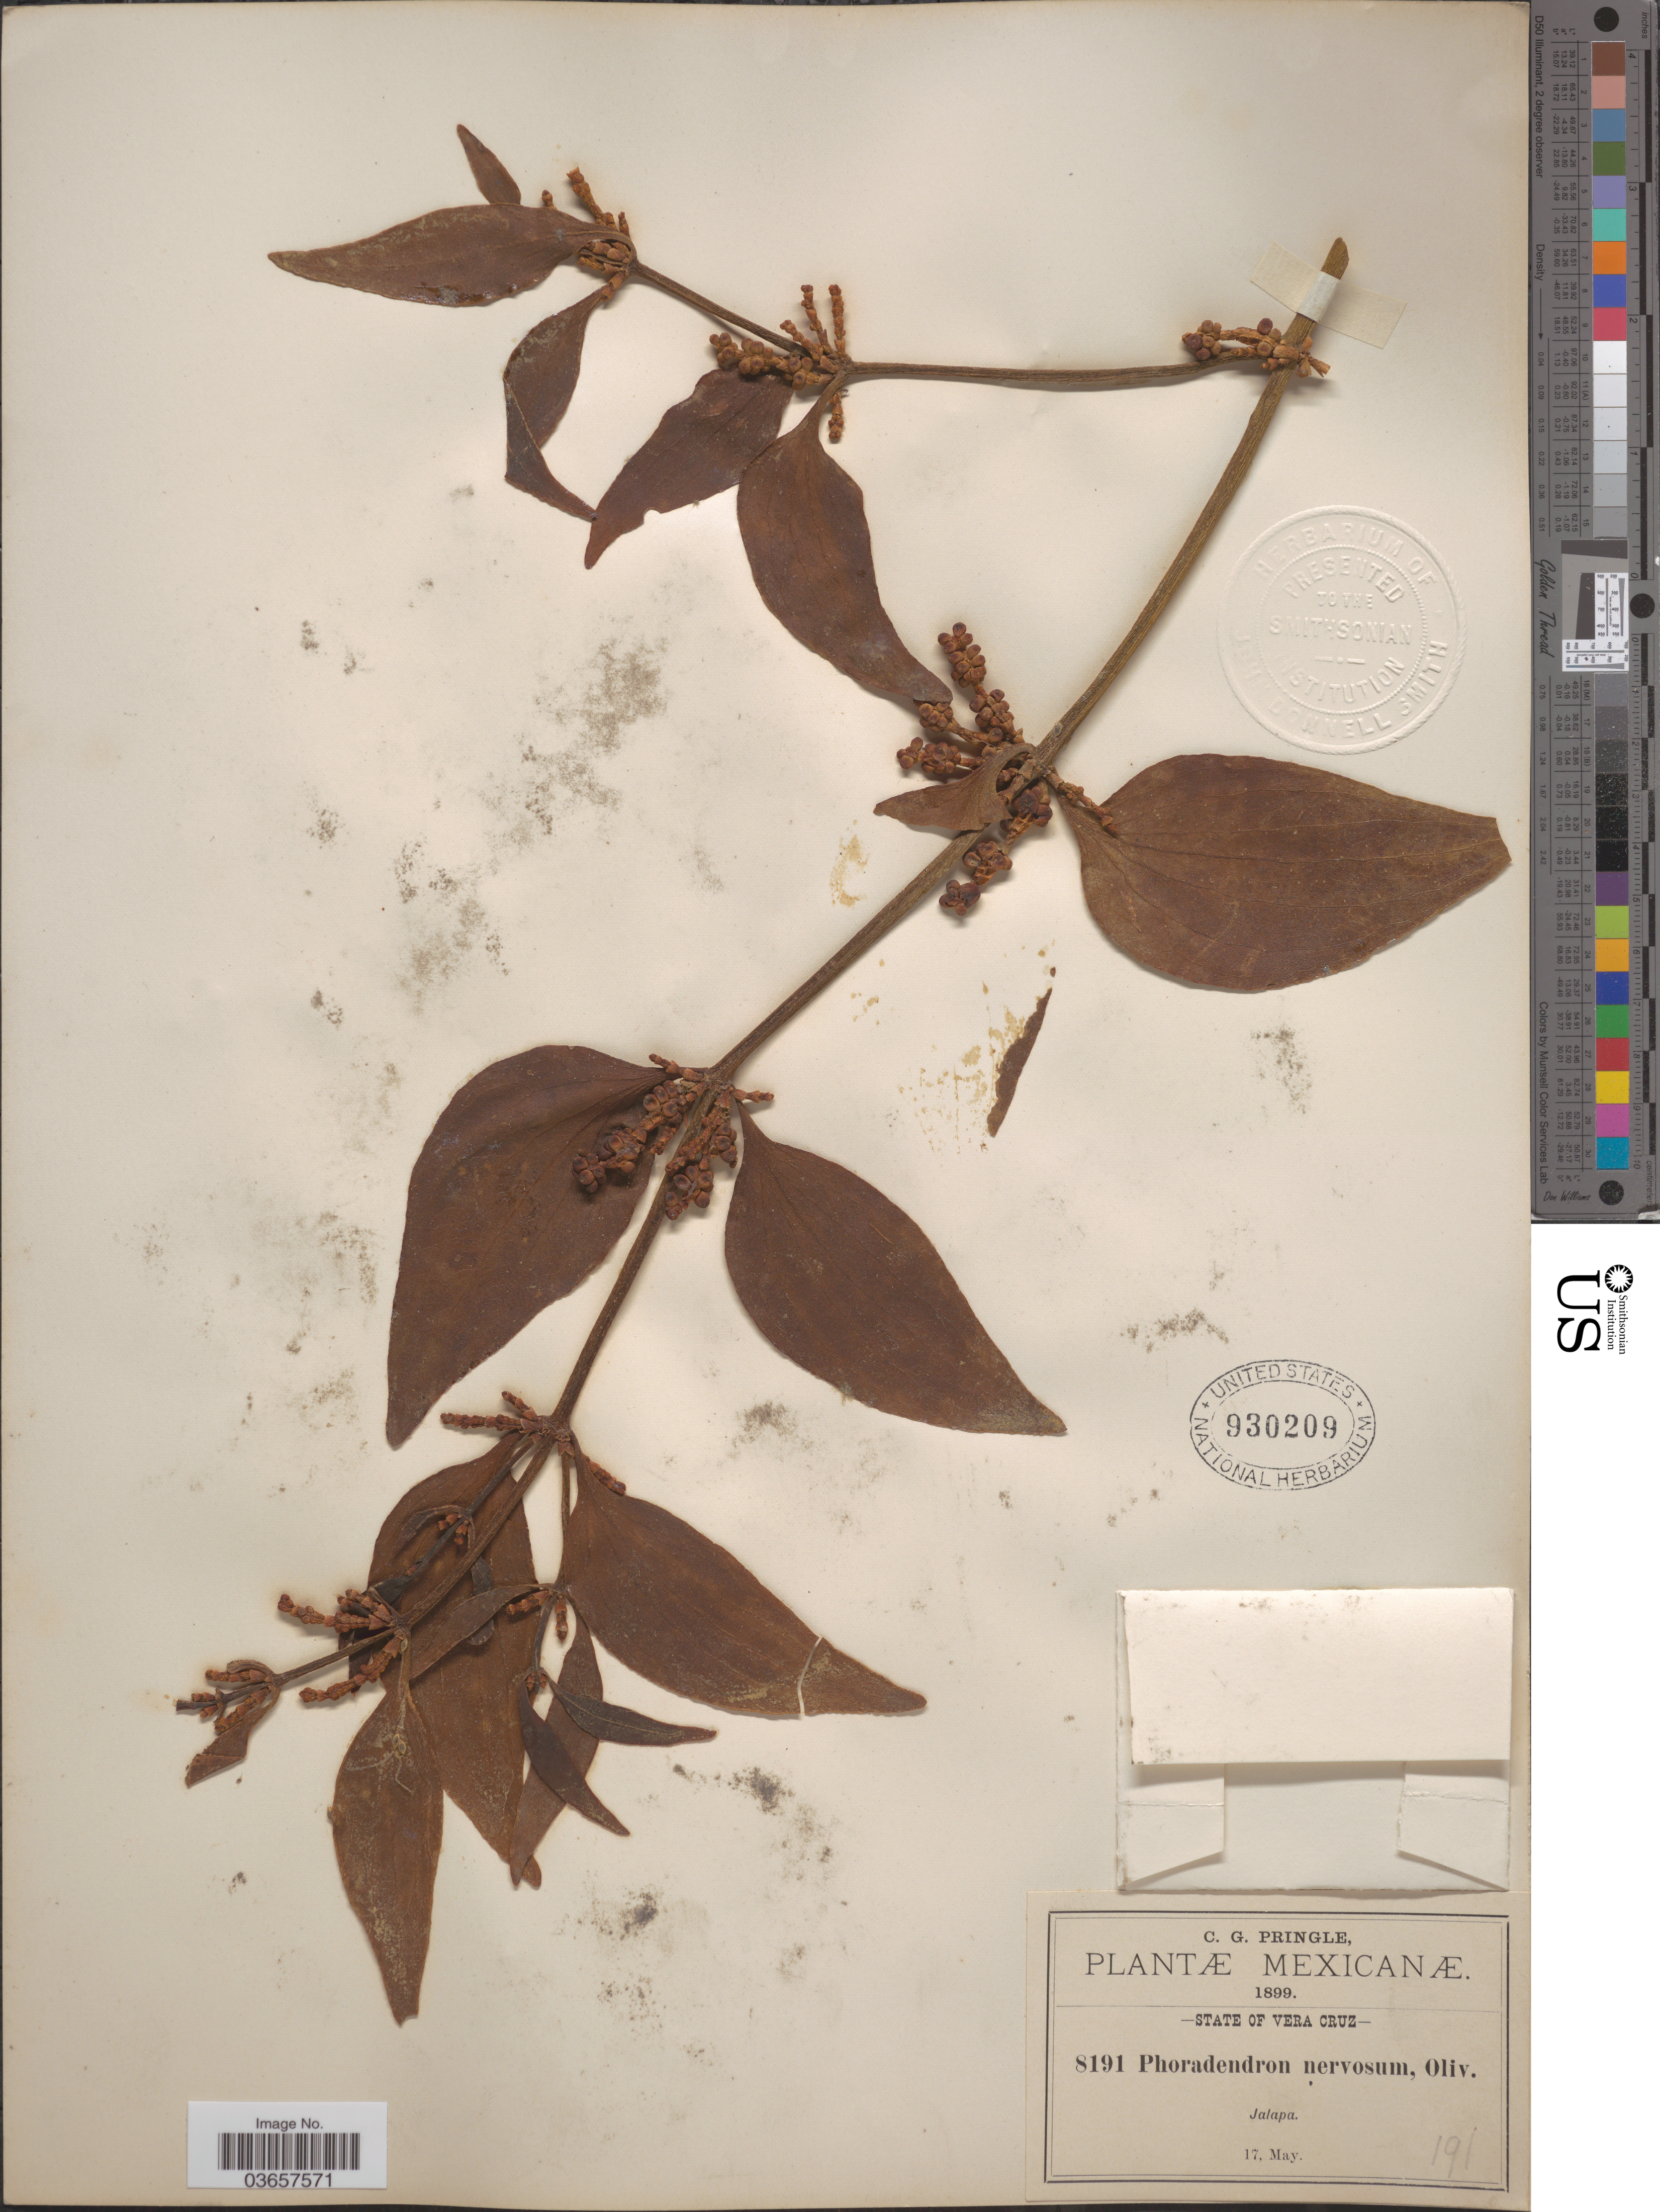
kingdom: Plantae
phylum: Tracheophyta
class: Magnoliopsida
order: Santalales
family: Viscaceae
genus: Phoradendron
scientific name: Phoradendron nervosum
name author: Oliv.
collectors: C. G. Pringle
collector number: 191?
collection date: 1899-05-17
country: Mexico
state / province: Veracruz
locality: State of Vera Cruz. Jalapa.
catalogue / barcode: US 930209